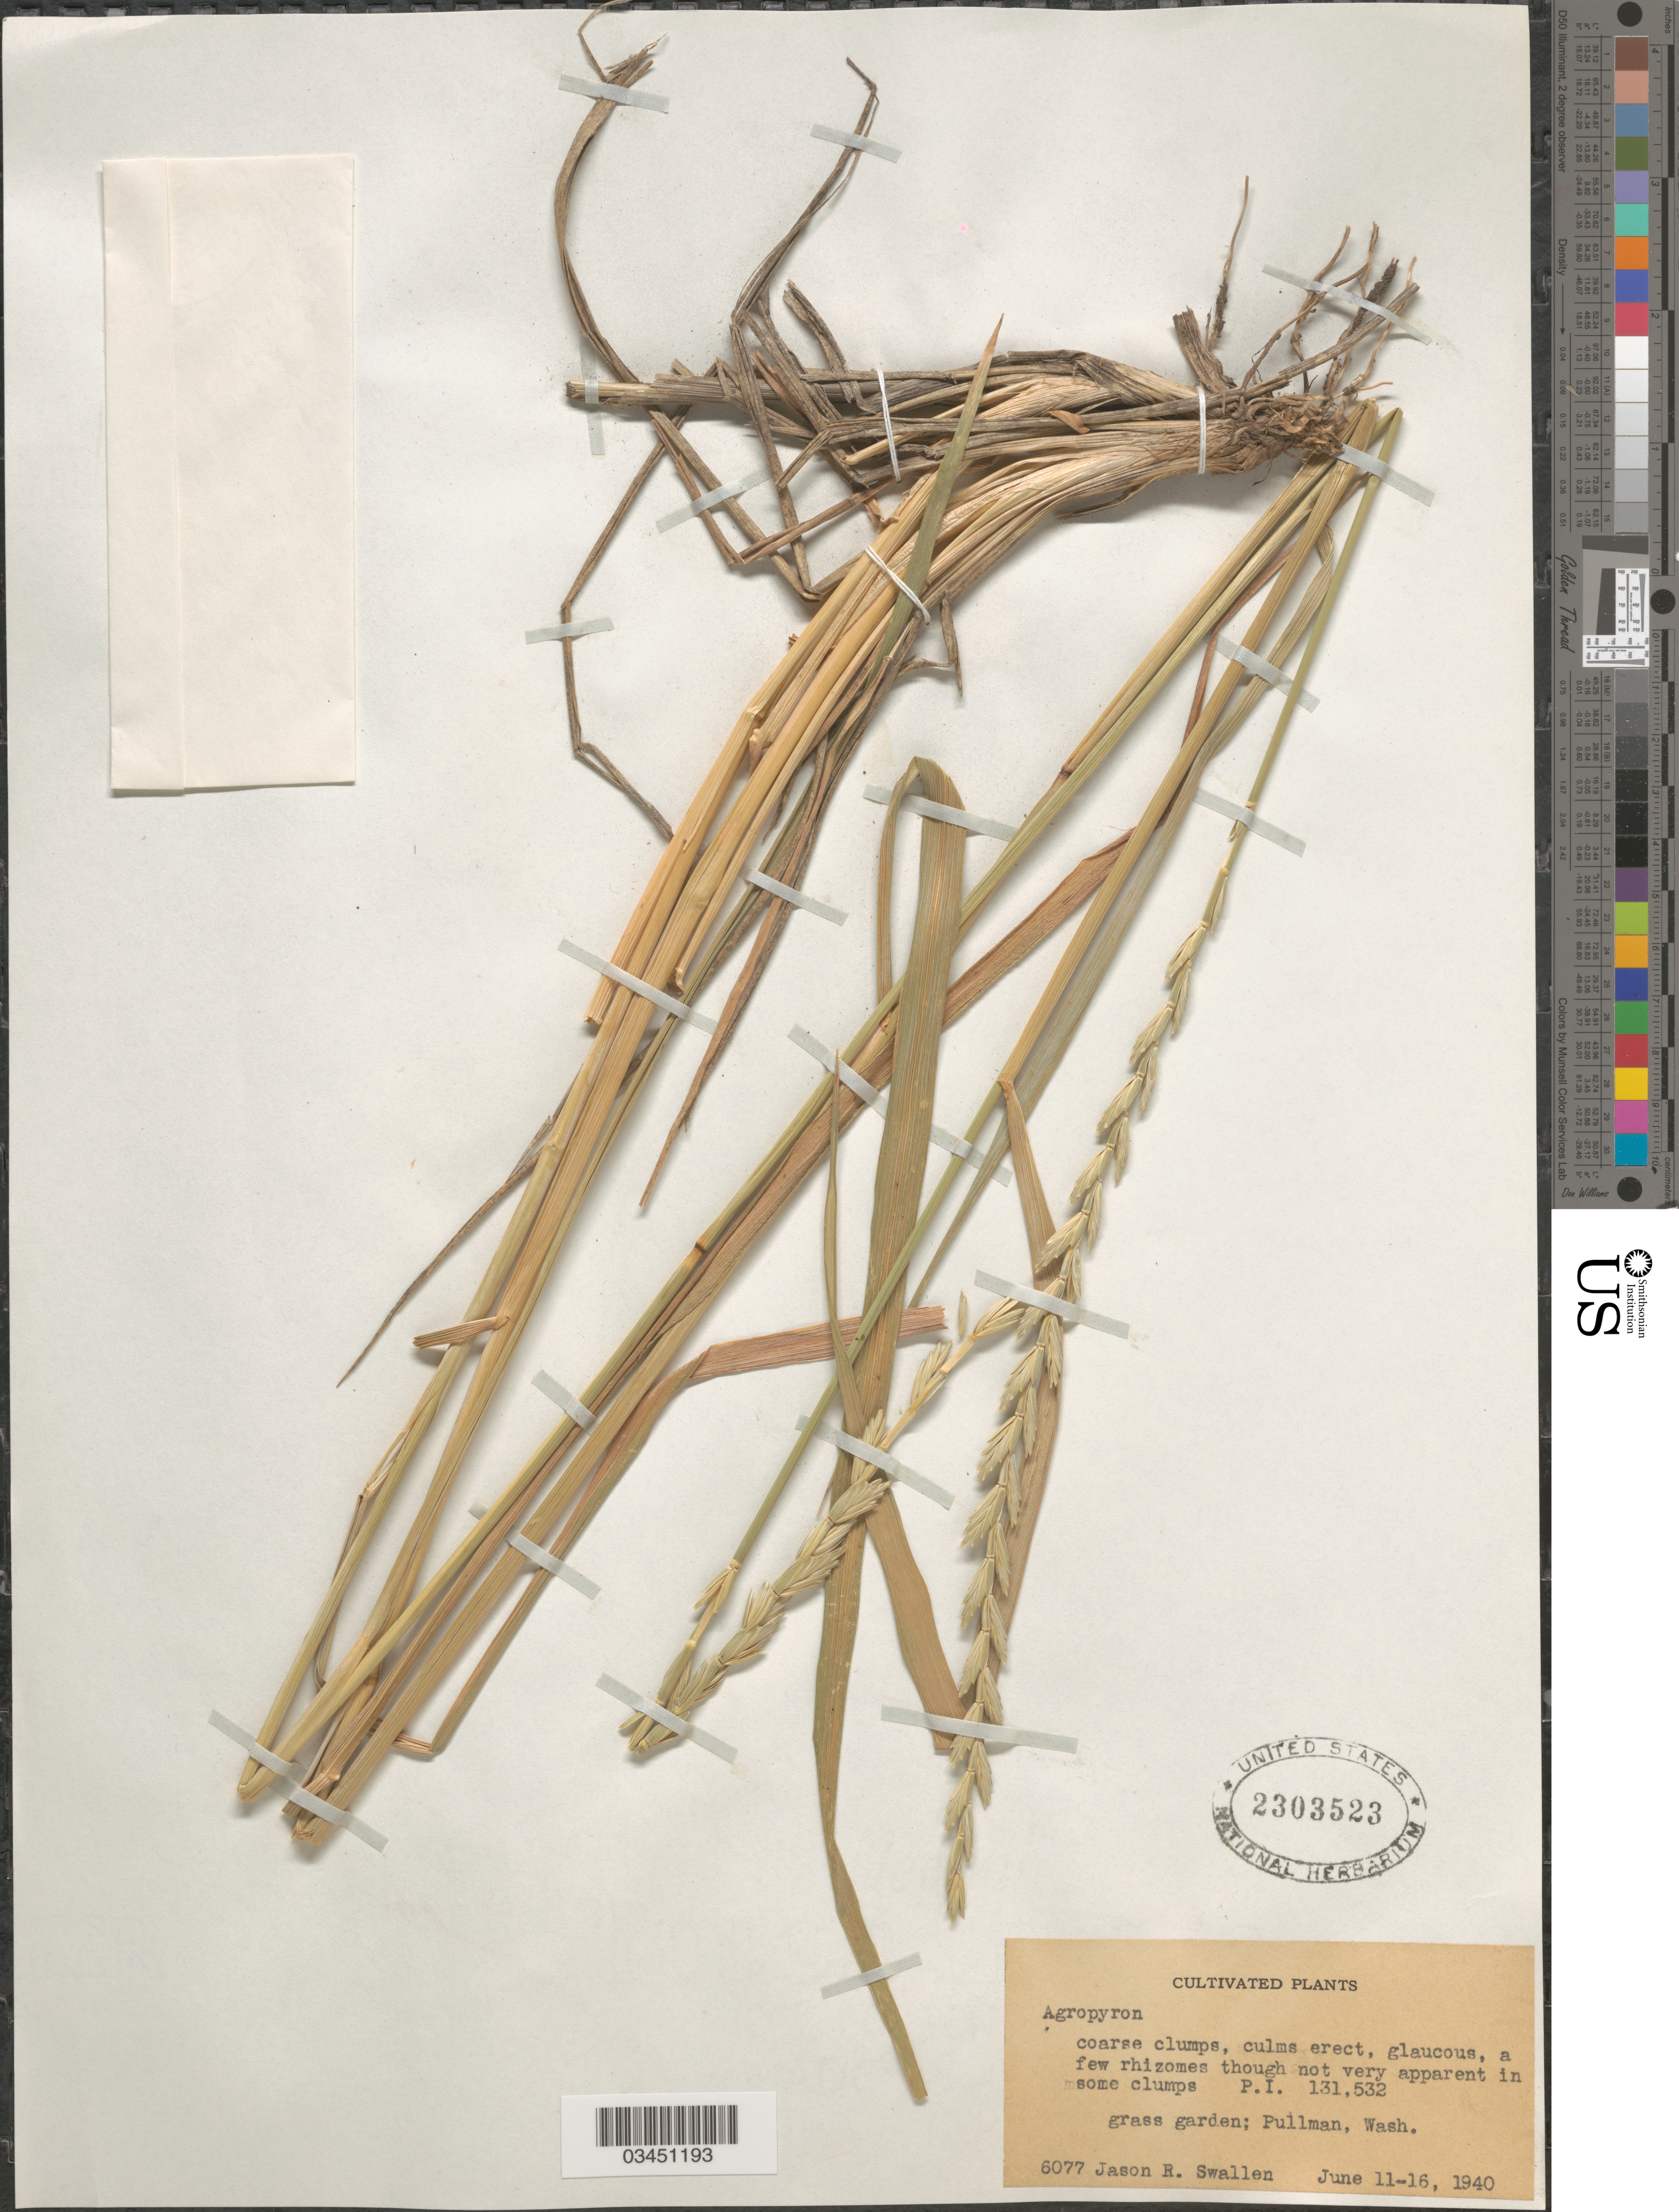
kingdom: Plantae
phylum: Tracheophyta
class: Liliopsida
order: Poales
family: Poaceae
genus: Elymus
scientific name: Elymus sp.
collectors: J. R. Swallen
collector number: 6077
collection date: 1940-06-11/1940-06-16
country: United States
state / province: Washington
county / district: Whitman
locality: Grass garden. Pullman.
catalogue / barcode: US 2303523